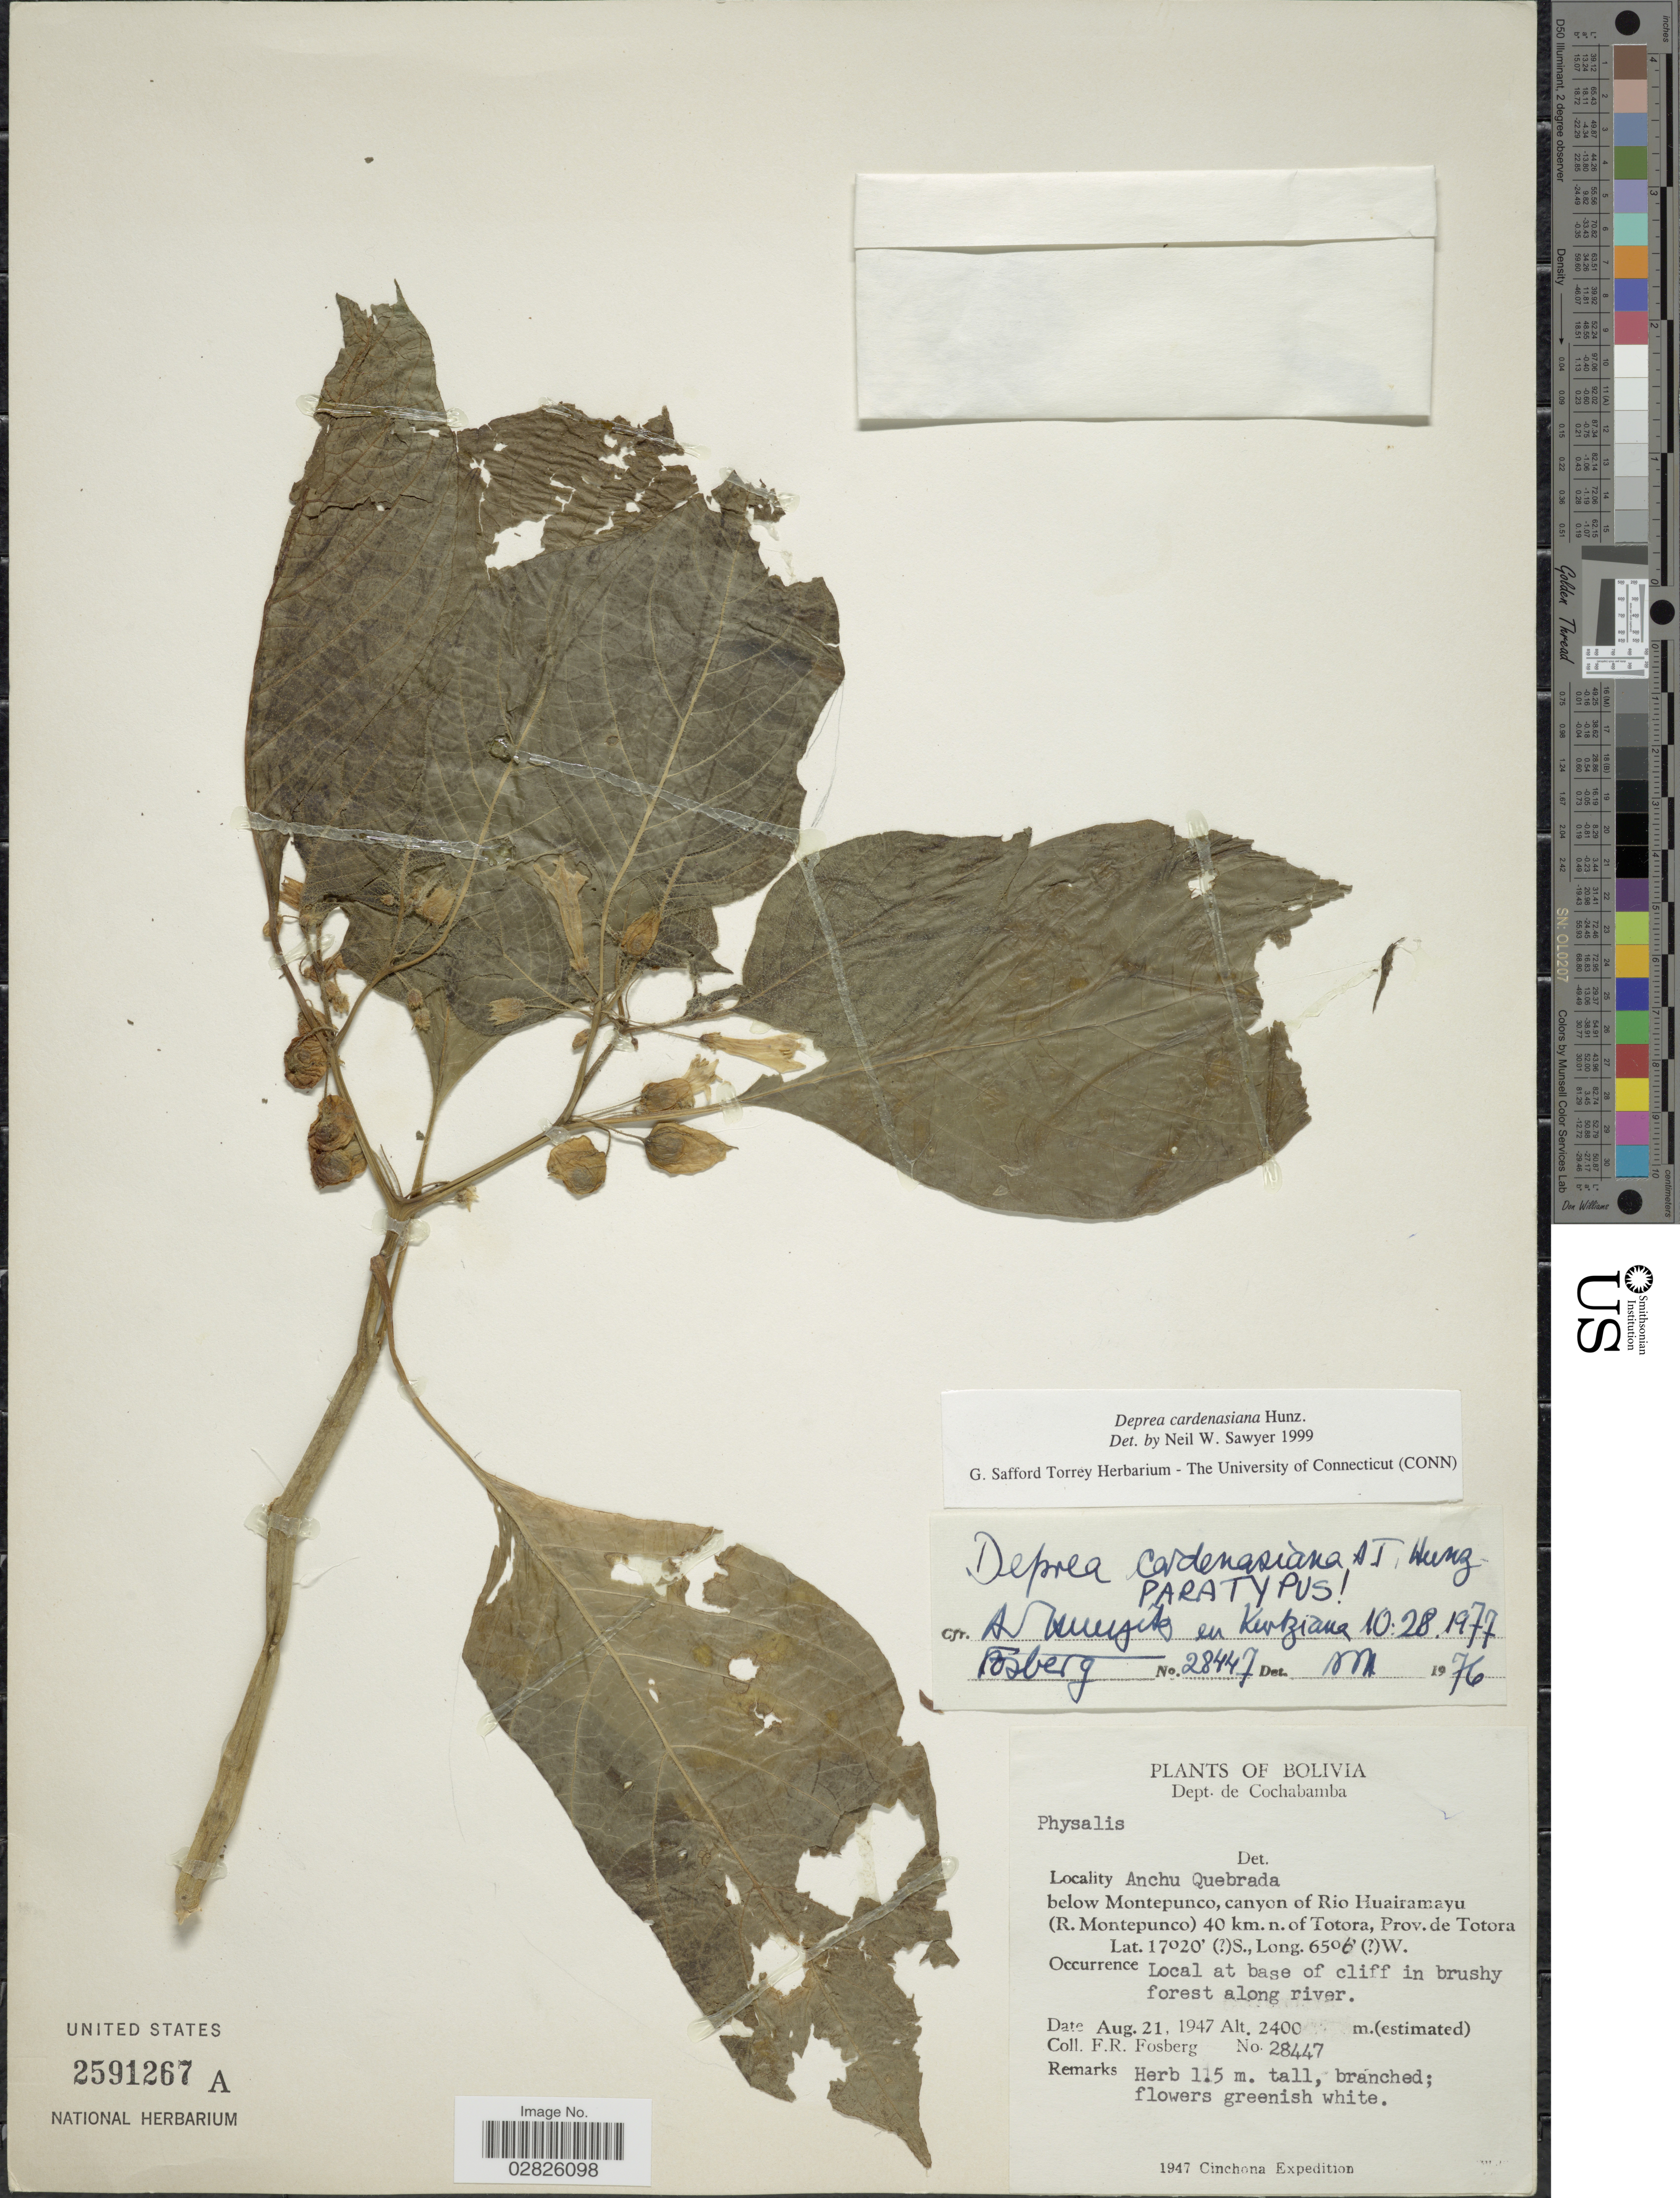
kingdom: Plantae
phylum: Tracheophyta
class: Magnoliopsida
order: Solanales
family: Solanaceae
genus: Deprea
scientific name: Deprea cardenasiana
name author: Hunz.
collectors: F. R. Fosberg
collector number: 28447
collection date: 1947-08-21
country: Bolivia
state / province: Cochabamba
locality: Dept. de Cochabamba. Anchu Quebrada, below Montepunco, canyon of Rio Huairamayu (R. Montepunco) 40 km. n. of Totora, Prov. de Totora.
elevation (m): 2400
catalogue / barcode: US 2591267A